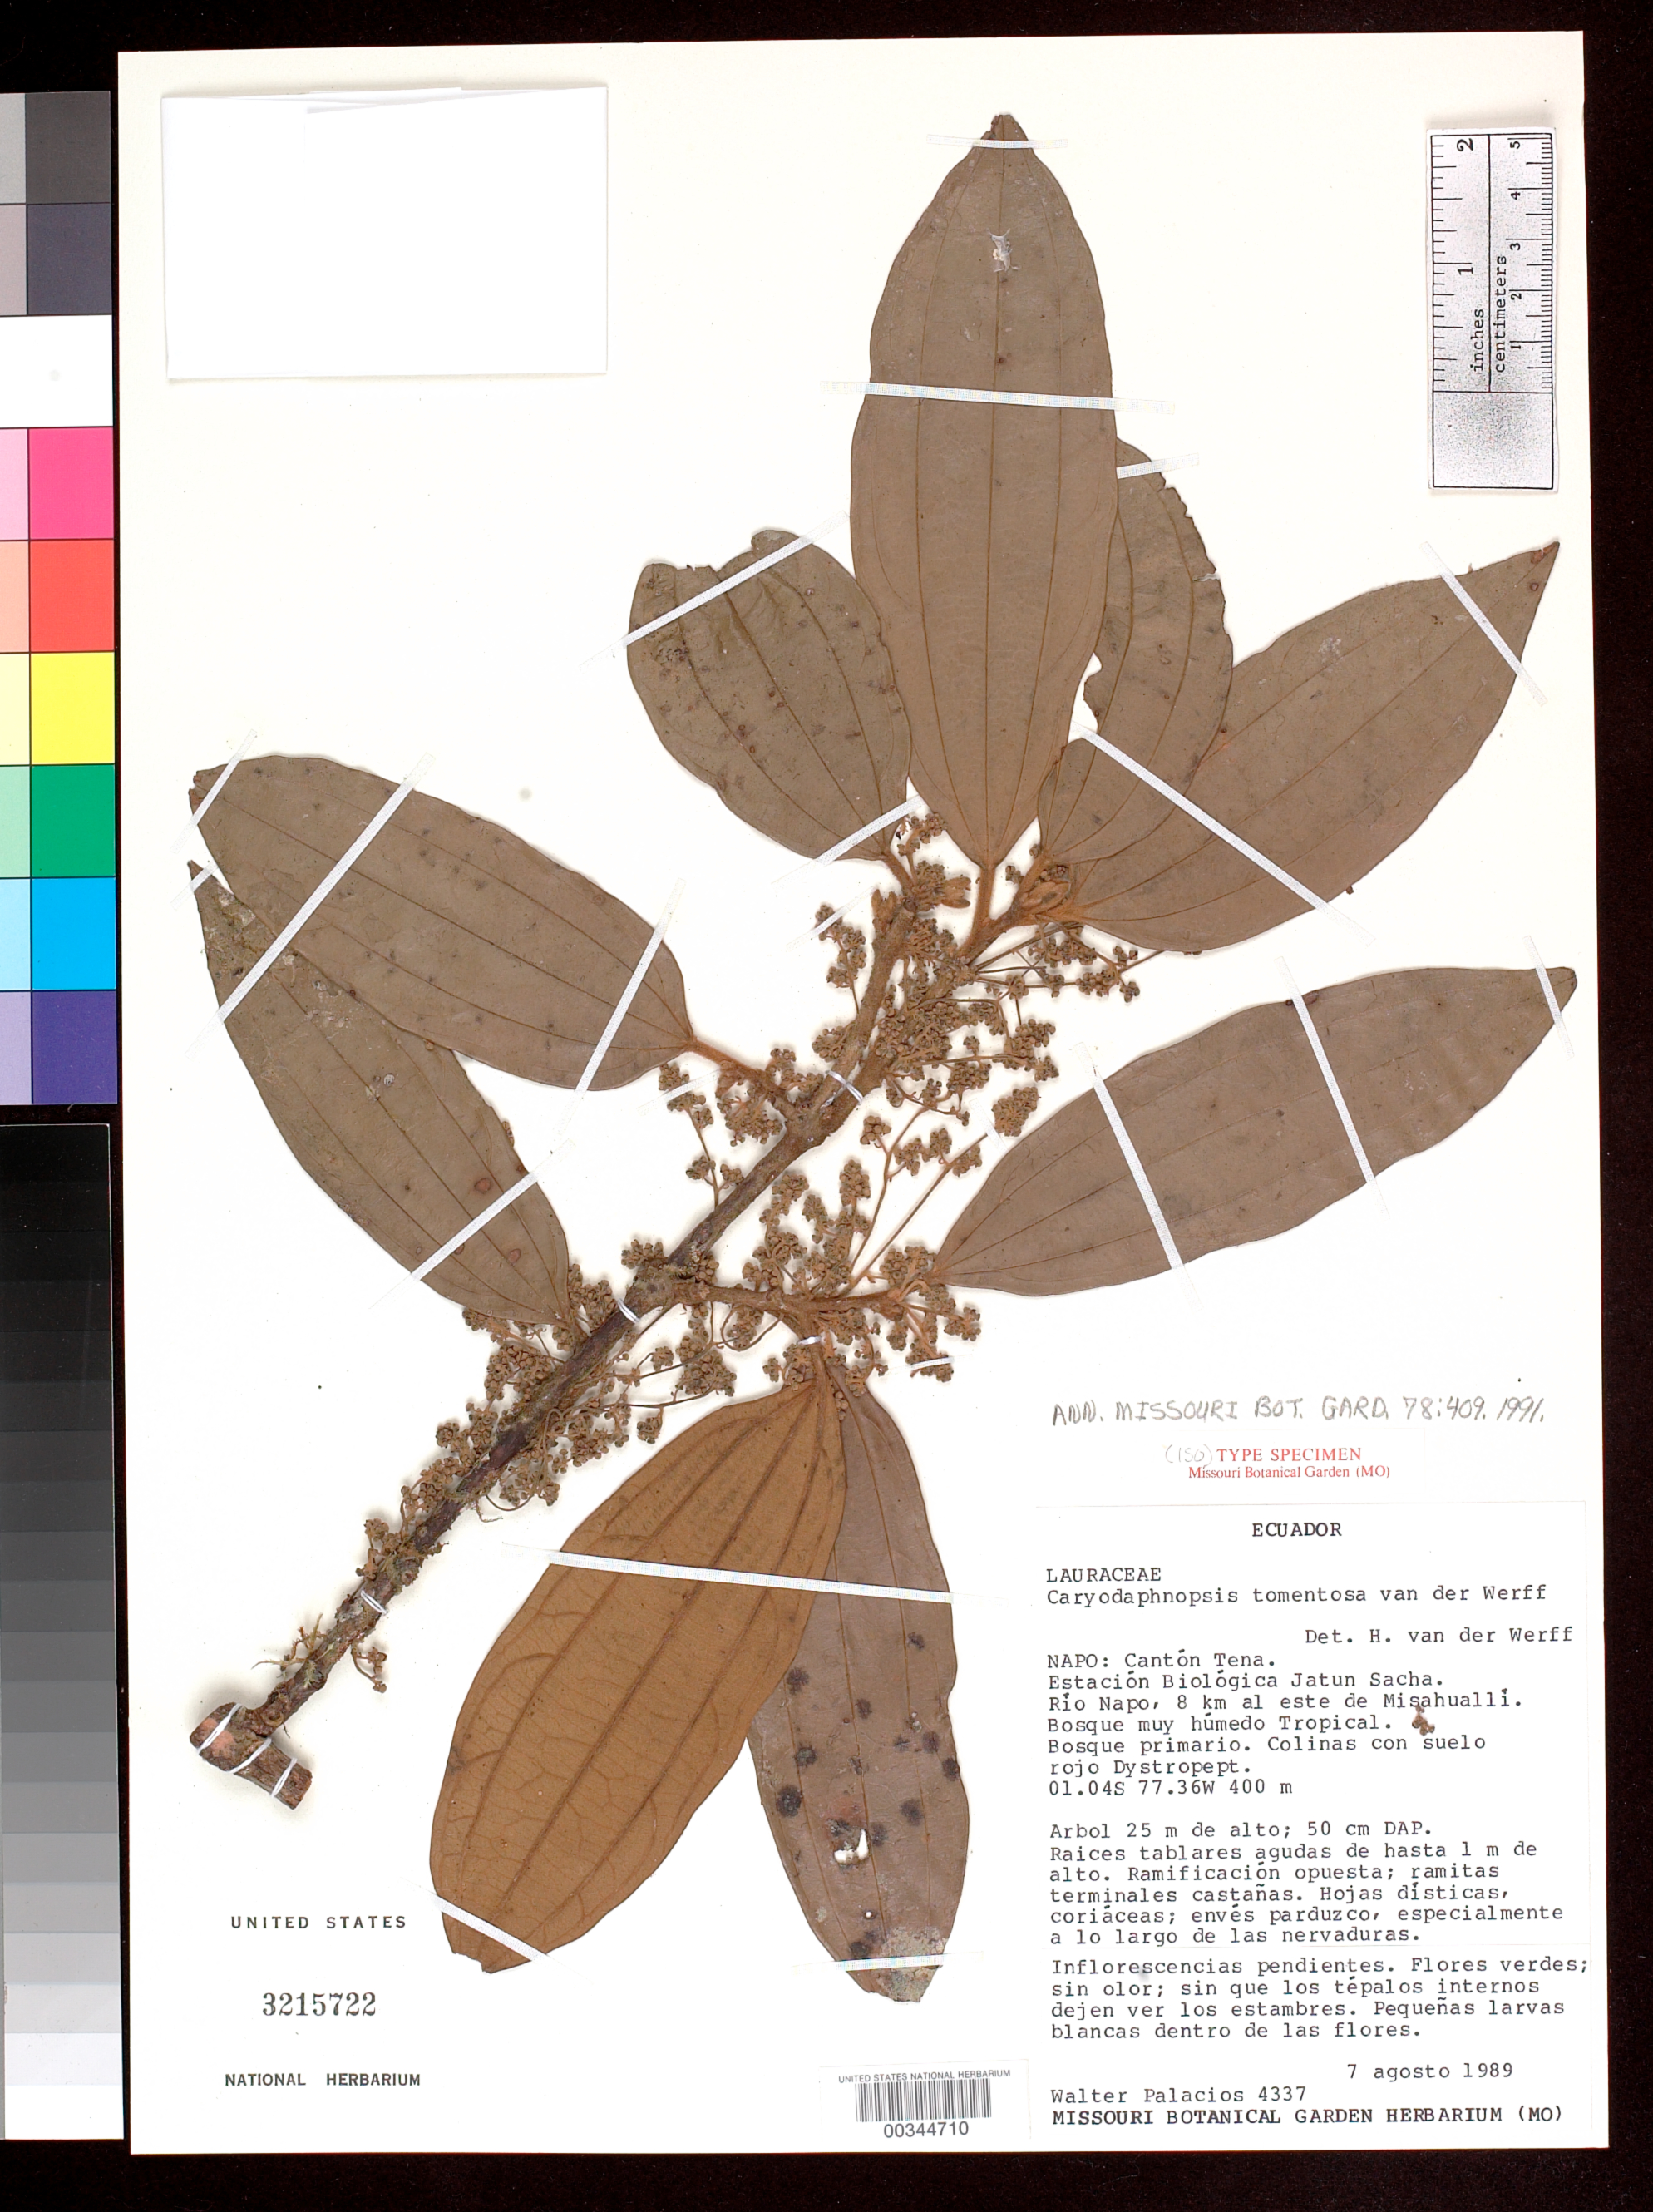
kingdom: Plantae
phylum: Tracheophyta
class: Magnoliopsida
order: Laurales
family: Lauraceae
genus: Caryodaphnopsis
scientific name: Caryodaphnopsis tomentosa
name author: van der Werff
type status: Isotype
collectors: W. Palacios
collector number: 4337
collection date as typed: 07 Aug 1989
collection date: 1989-08-07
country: Ecuador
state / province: Napo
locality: Canton Tena, Jatun Sacha Biological Station, Rio Napo, 8 km E of Misahualli.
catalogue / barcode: US 3215722